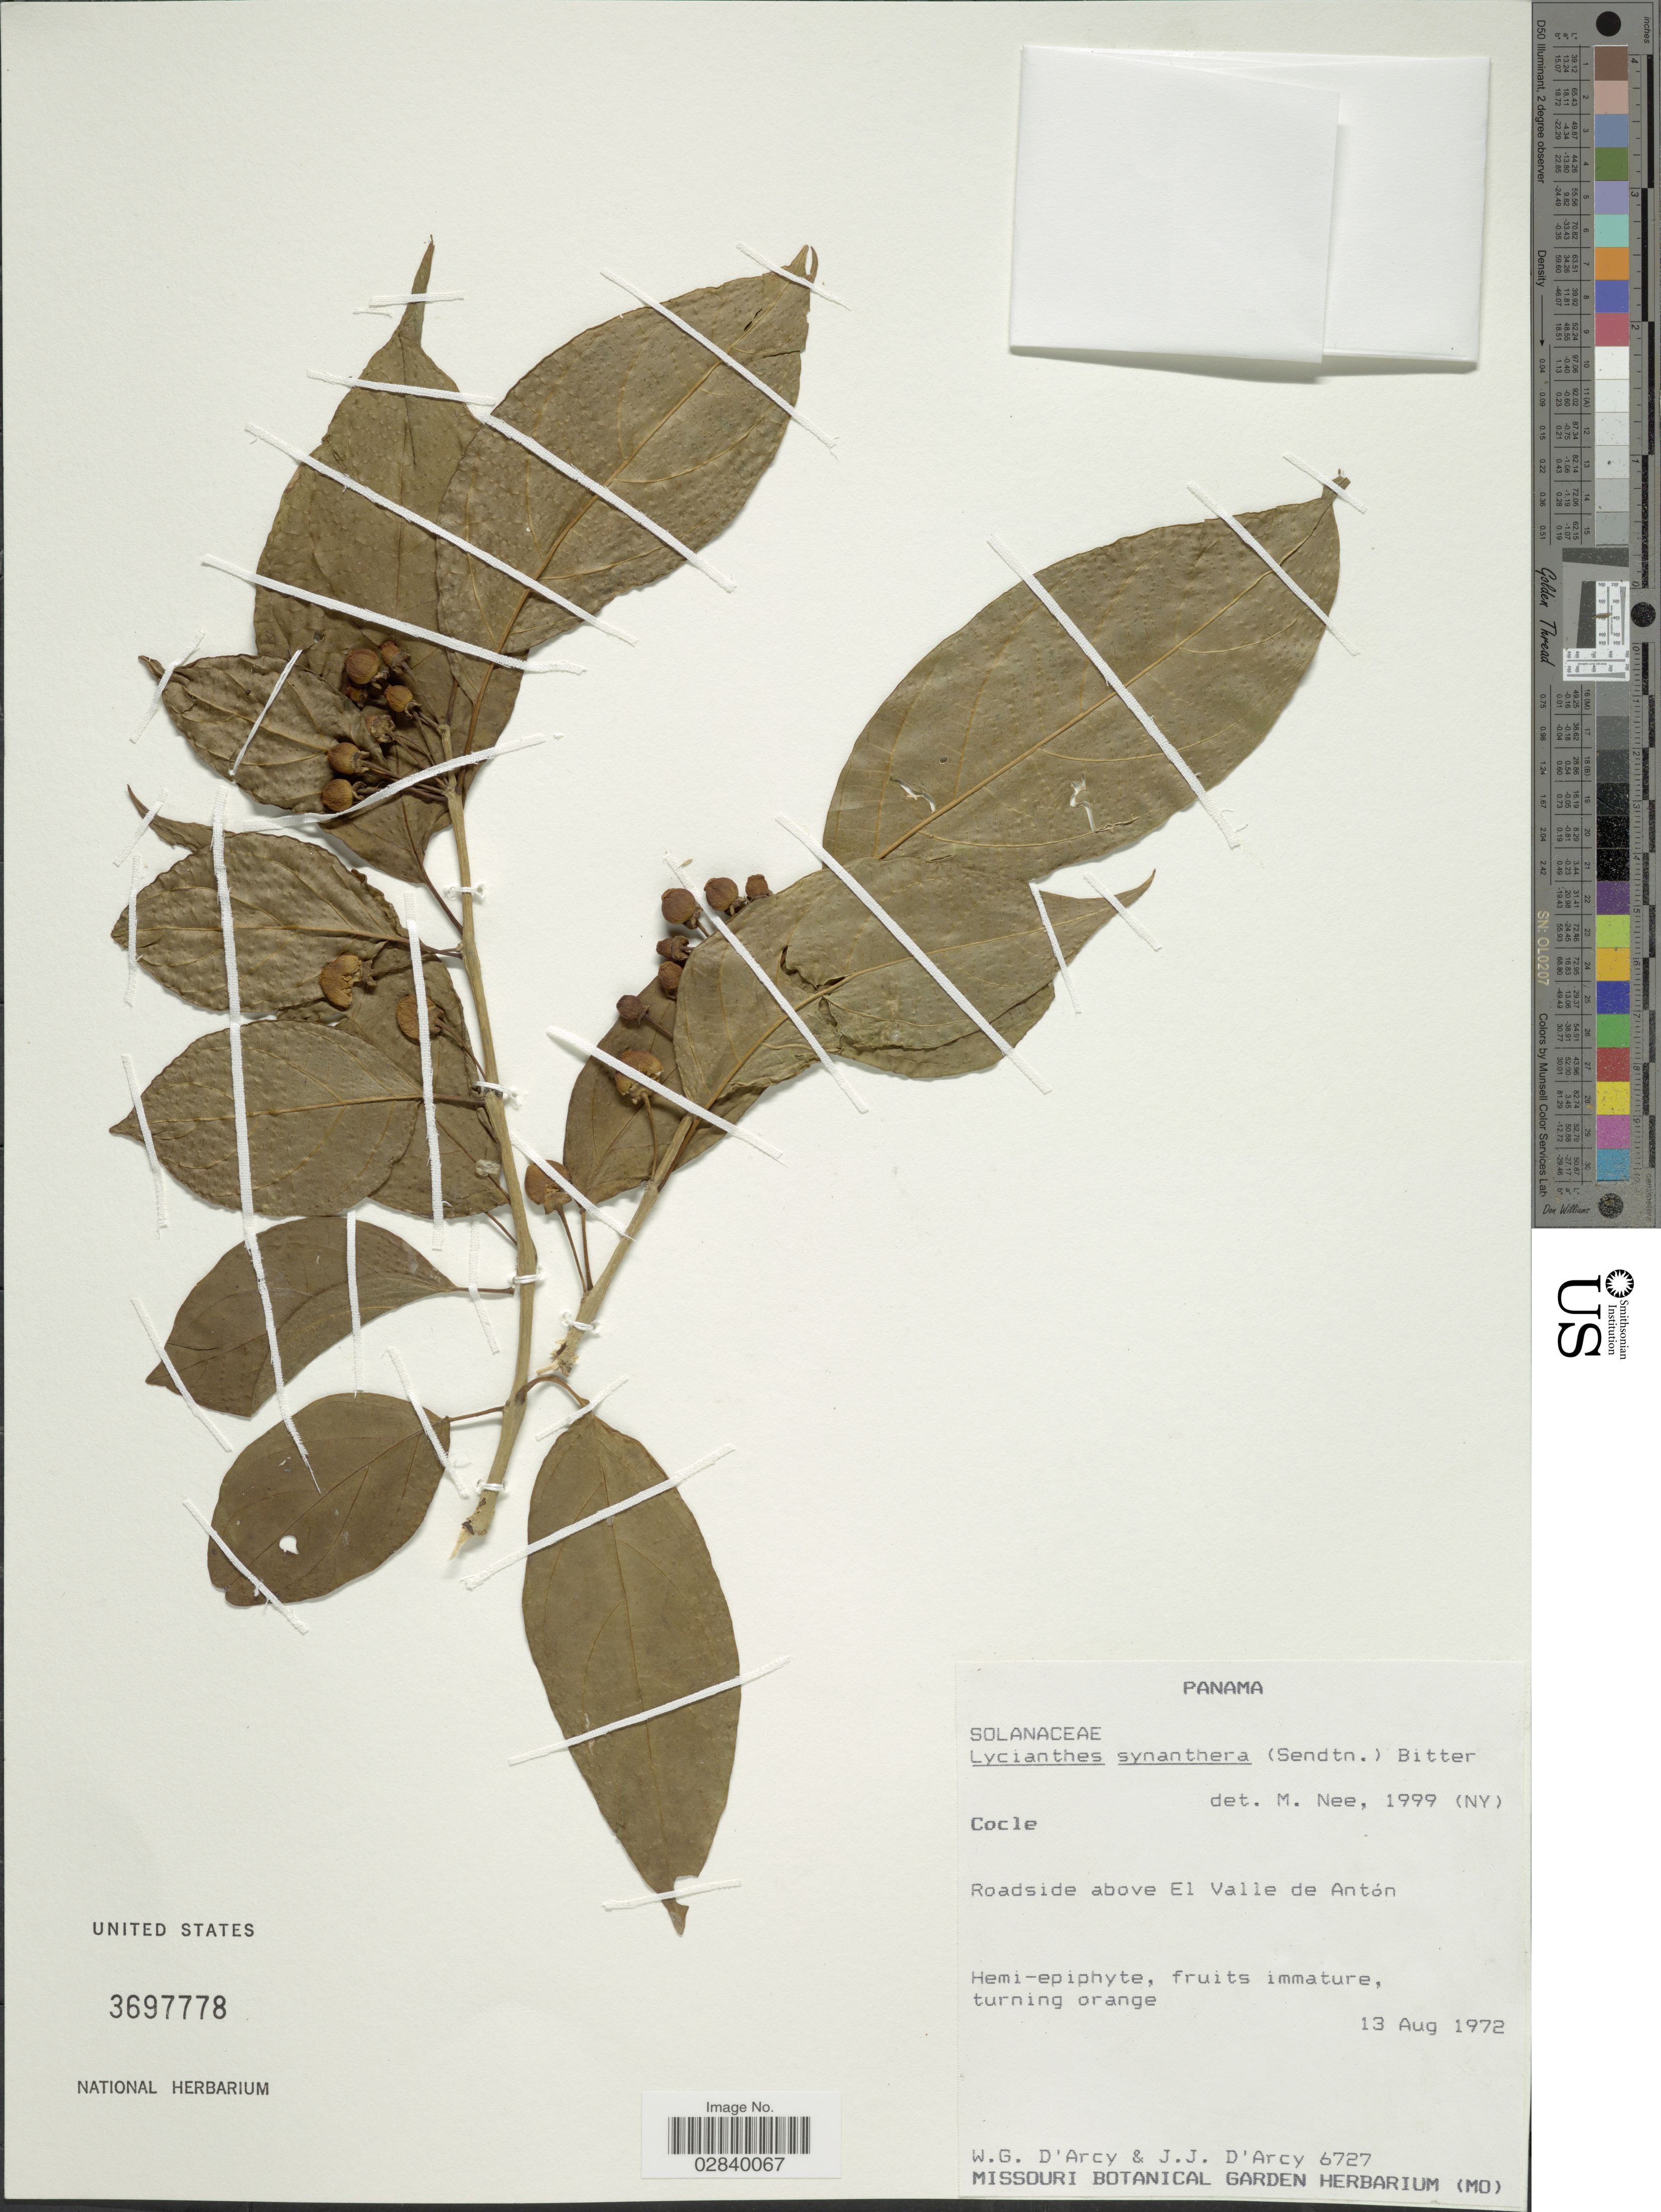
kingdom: Plantae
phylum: Tracheophyta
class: Magnoliopsida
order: Solanales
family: Solanaceae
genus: Lycianthes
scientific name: Lycianthes synanthera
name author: (Sendtn.) Bitter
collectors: W. G. D'Arcy & J. J. D'Arcy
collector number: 6727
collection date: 1972-08-13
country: Panama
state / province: Coclé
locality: Roadside above El Valle de Antón.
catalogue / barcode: US 3697778